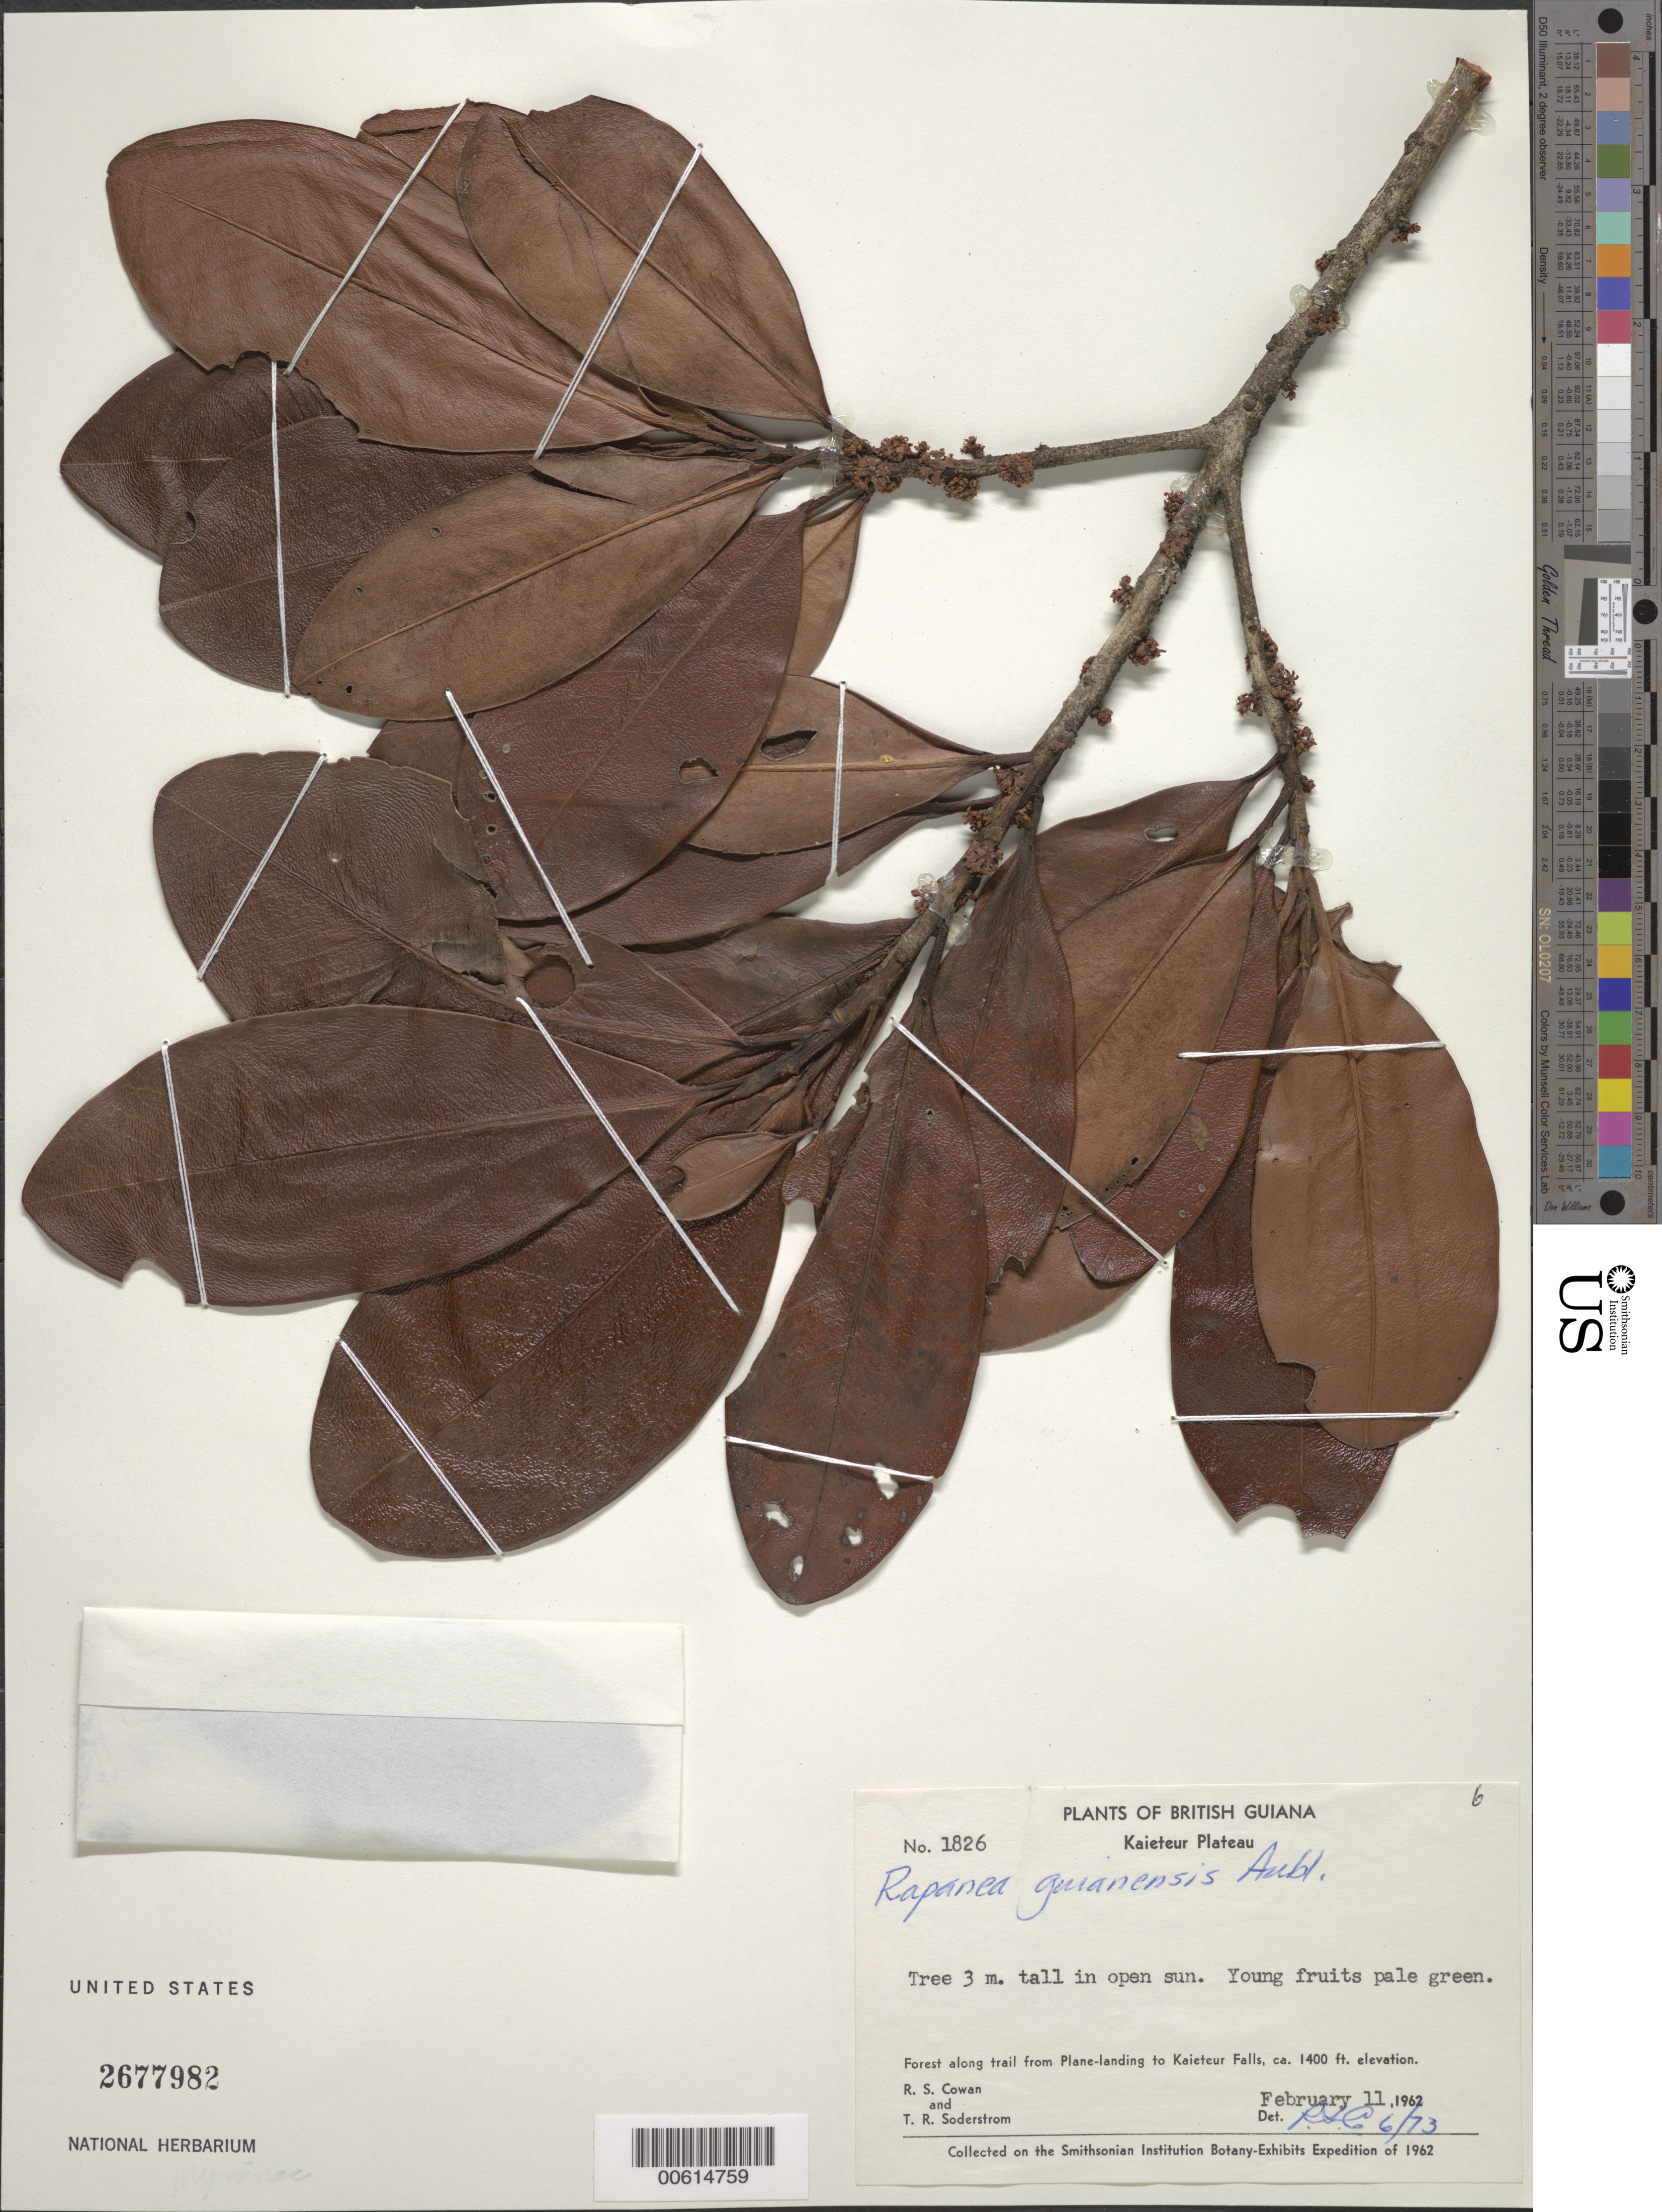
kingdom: Plantae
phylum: Tracheophyta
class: Magnoliopsida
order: Ericales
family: Primulaceae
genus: Rapanea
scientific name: Rapanea guianensis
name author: Aubl.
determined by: Cowan, R. S.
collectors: R. S. Cowan & T. R. Soderstrom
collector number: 1826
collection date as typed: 11-Feb-62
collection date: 1962-02-11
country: Guyana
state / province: Potaro-Siparuni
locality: Kaieteur Plateau, along trail from plane landing to Kaieteur Falls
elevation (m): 427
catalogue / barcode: US 2677982